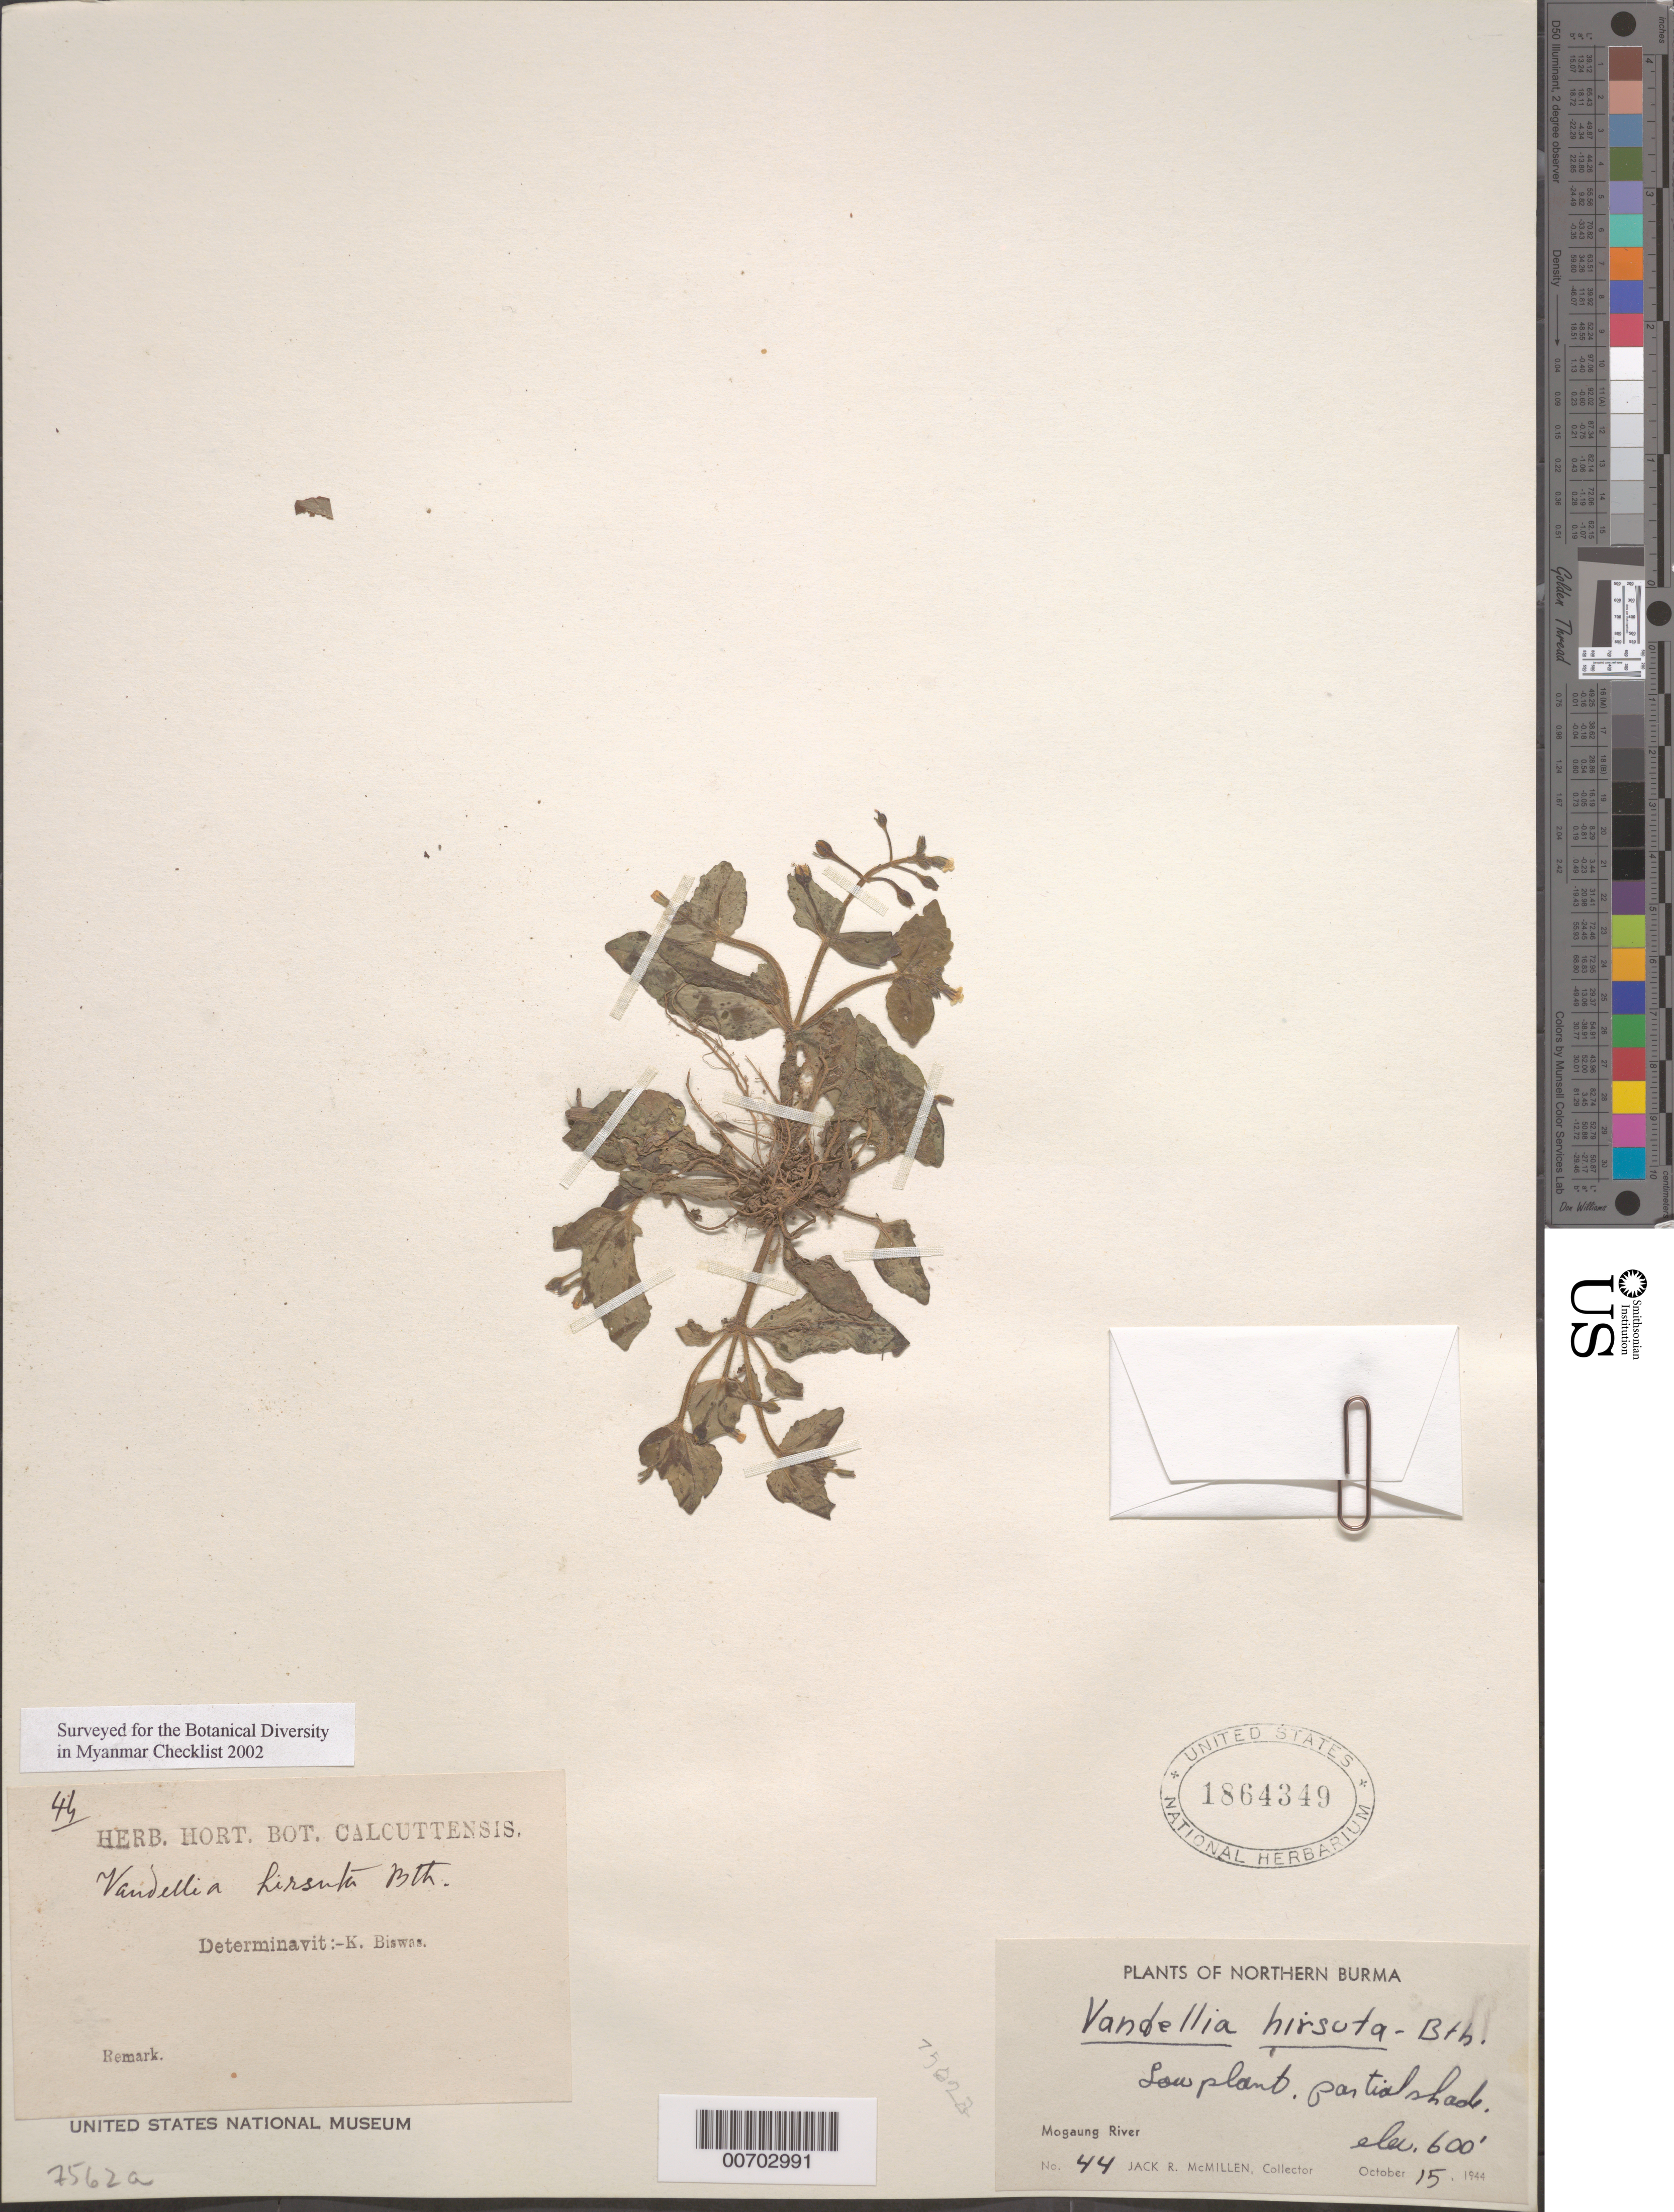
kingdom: Plantae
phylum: Tracheophyta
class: Magnoliopsida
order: Lamiales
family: Linderniaceae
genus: Vandellia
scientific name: Vandellia hirsuta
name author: Benth.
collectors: J. McMillen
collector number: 44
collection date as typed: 15 Oct 1944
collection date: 1944-10-15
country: Myanmar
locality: Mogaung R.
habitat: Partial shade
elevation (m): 183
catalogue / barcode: US 1864349